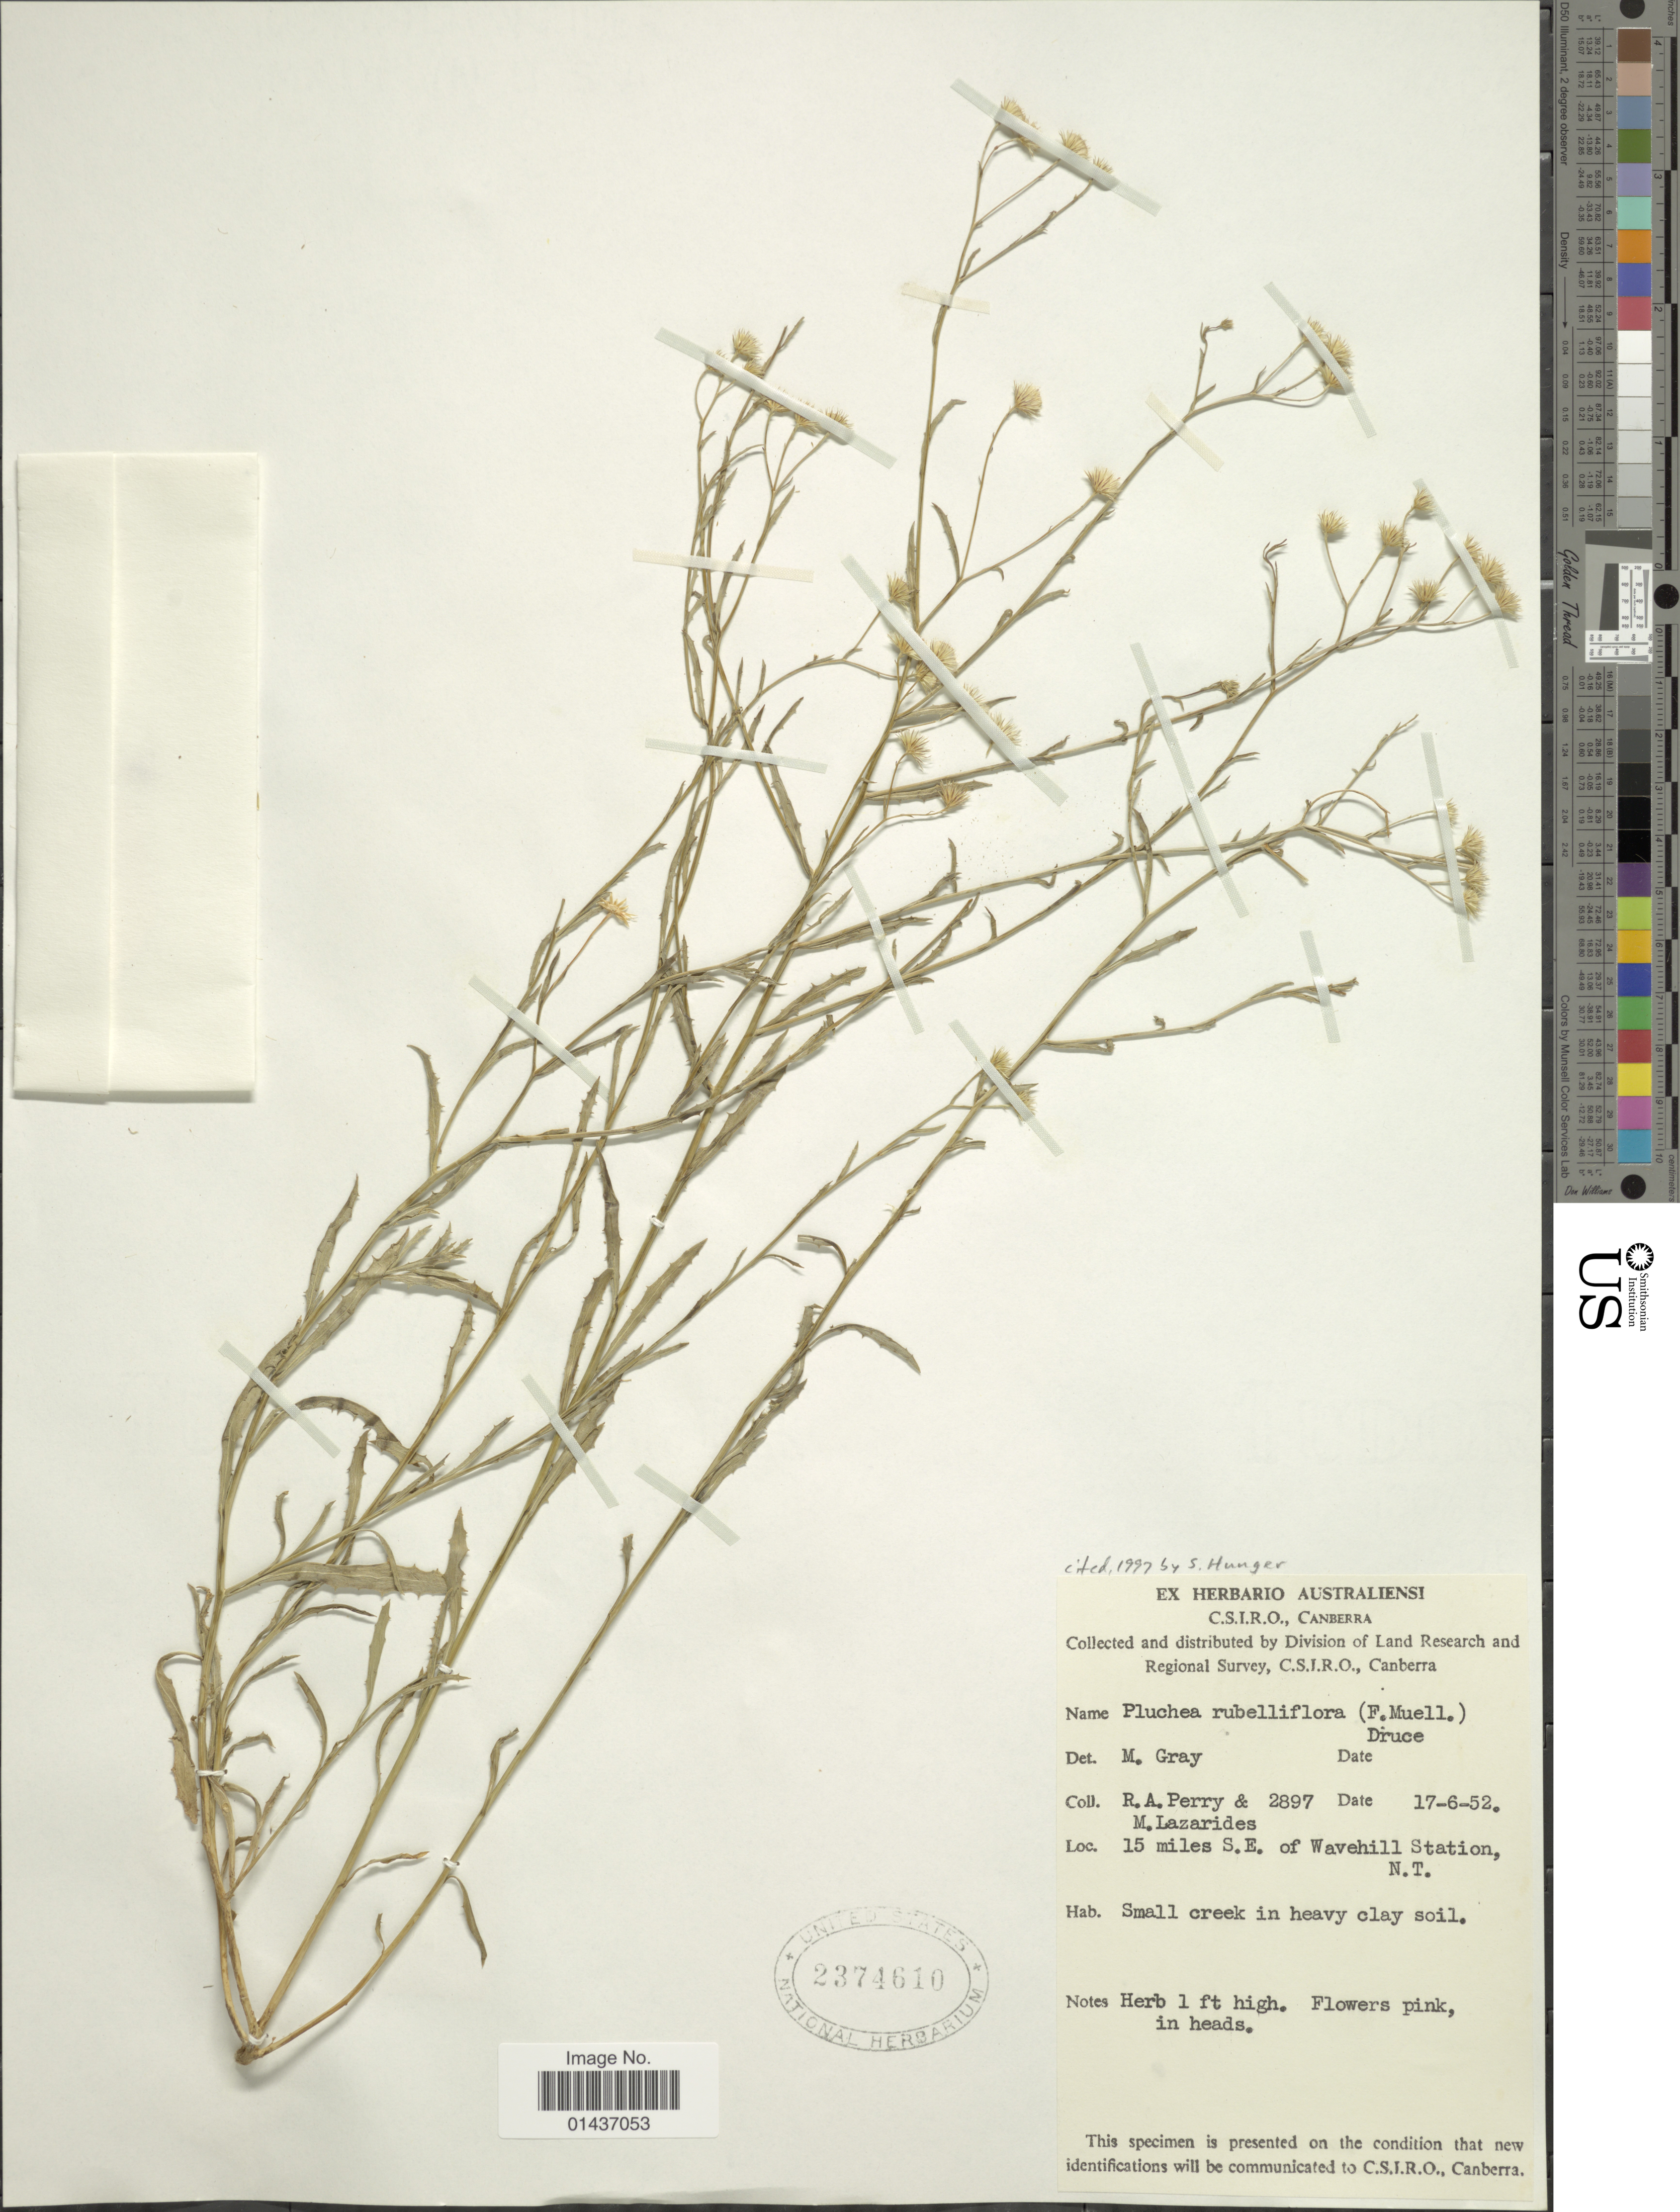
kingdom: Plantae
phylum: Tracheophyta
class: Magnoliopsida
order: Asterales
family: Asteraceae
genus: Pluchea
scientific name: Pluchea rubelliflora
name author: (F. Muell.) B.L. Rob.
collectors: Perry, R. A. & M. Lazarides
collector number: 2897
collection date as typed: Transcribed d/m/y: 17/6/52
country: Canada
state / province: Northwest Territories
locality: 15 miles S.E. of avehill Station, N.T., Small creek in heavy clay soil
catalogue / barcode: US 2374610